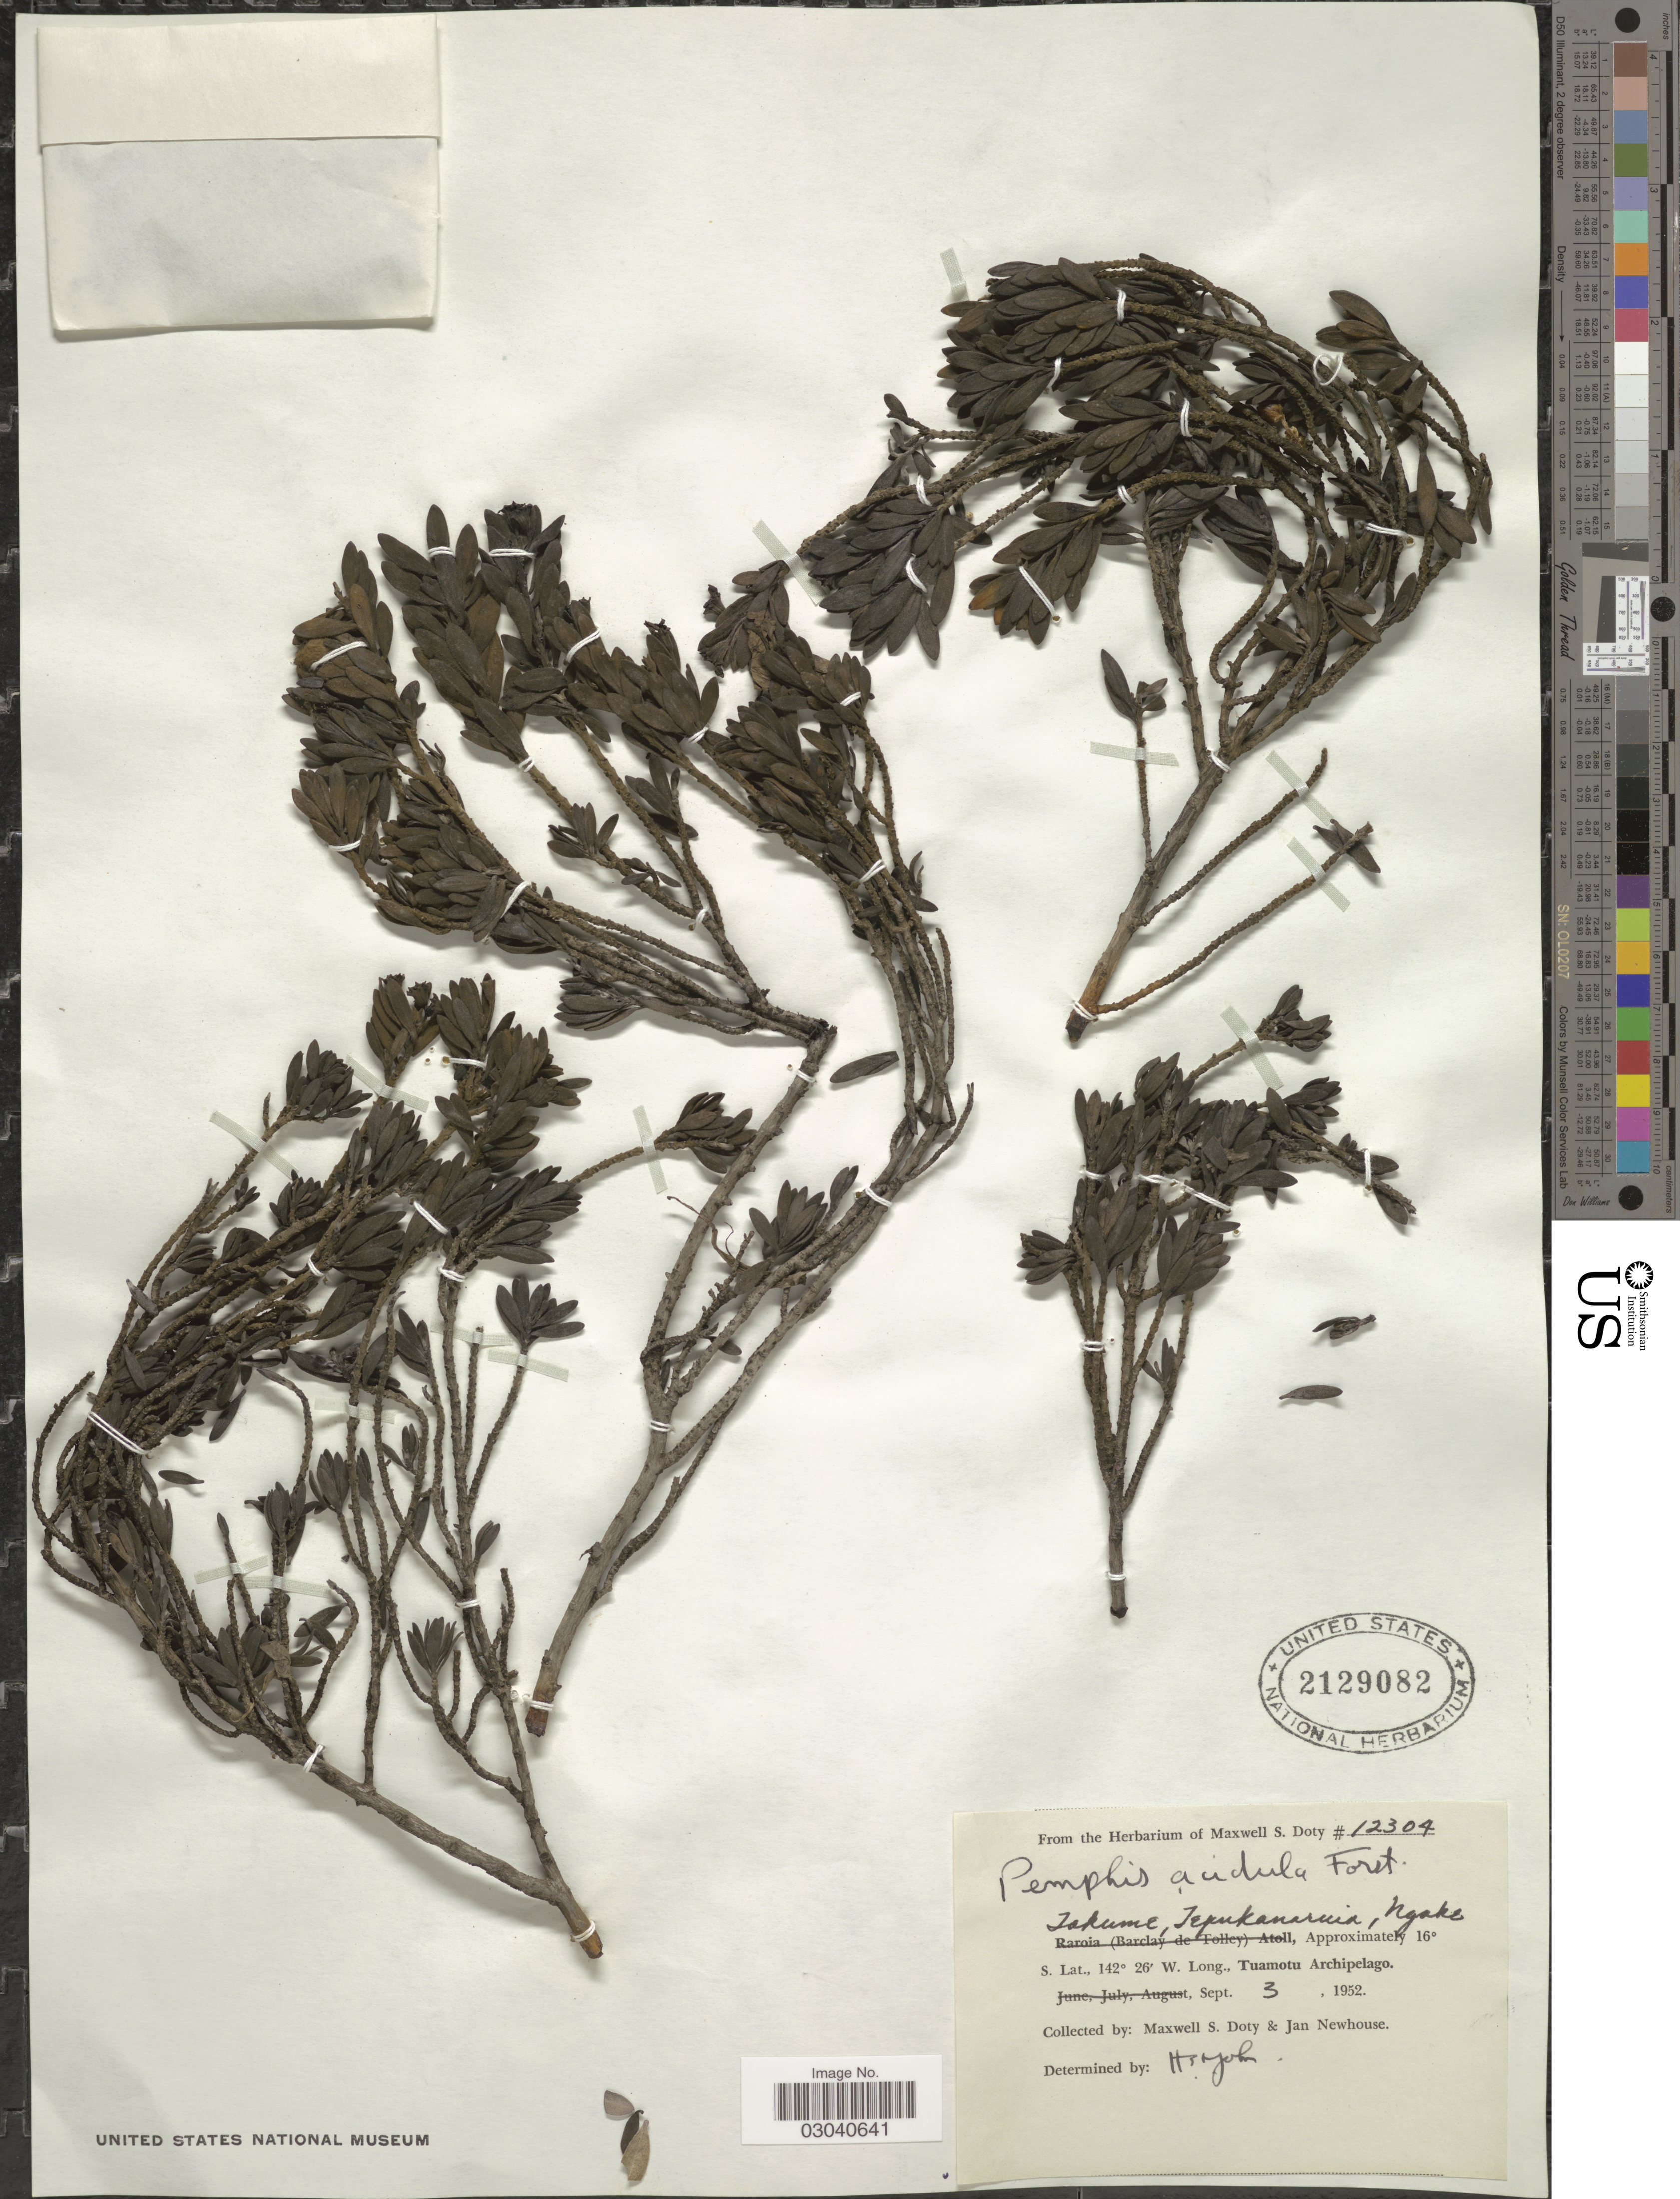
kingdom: Plantae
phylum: Tracheophyta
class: Magnoliopsida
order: Myrtales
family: Lythraceae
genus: Pemphis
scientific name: Pemphis acidula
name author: J.R. Forst. & G. Forst.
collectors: M. S. Doty & J. Newhouse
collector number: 12304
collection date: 1952-09-03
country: French Polynesia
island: Takume Atoll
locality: Takume, Tepukanaruia [interpreted], Ngake. Tuamotu Archipelago.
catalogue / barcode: US 2129082